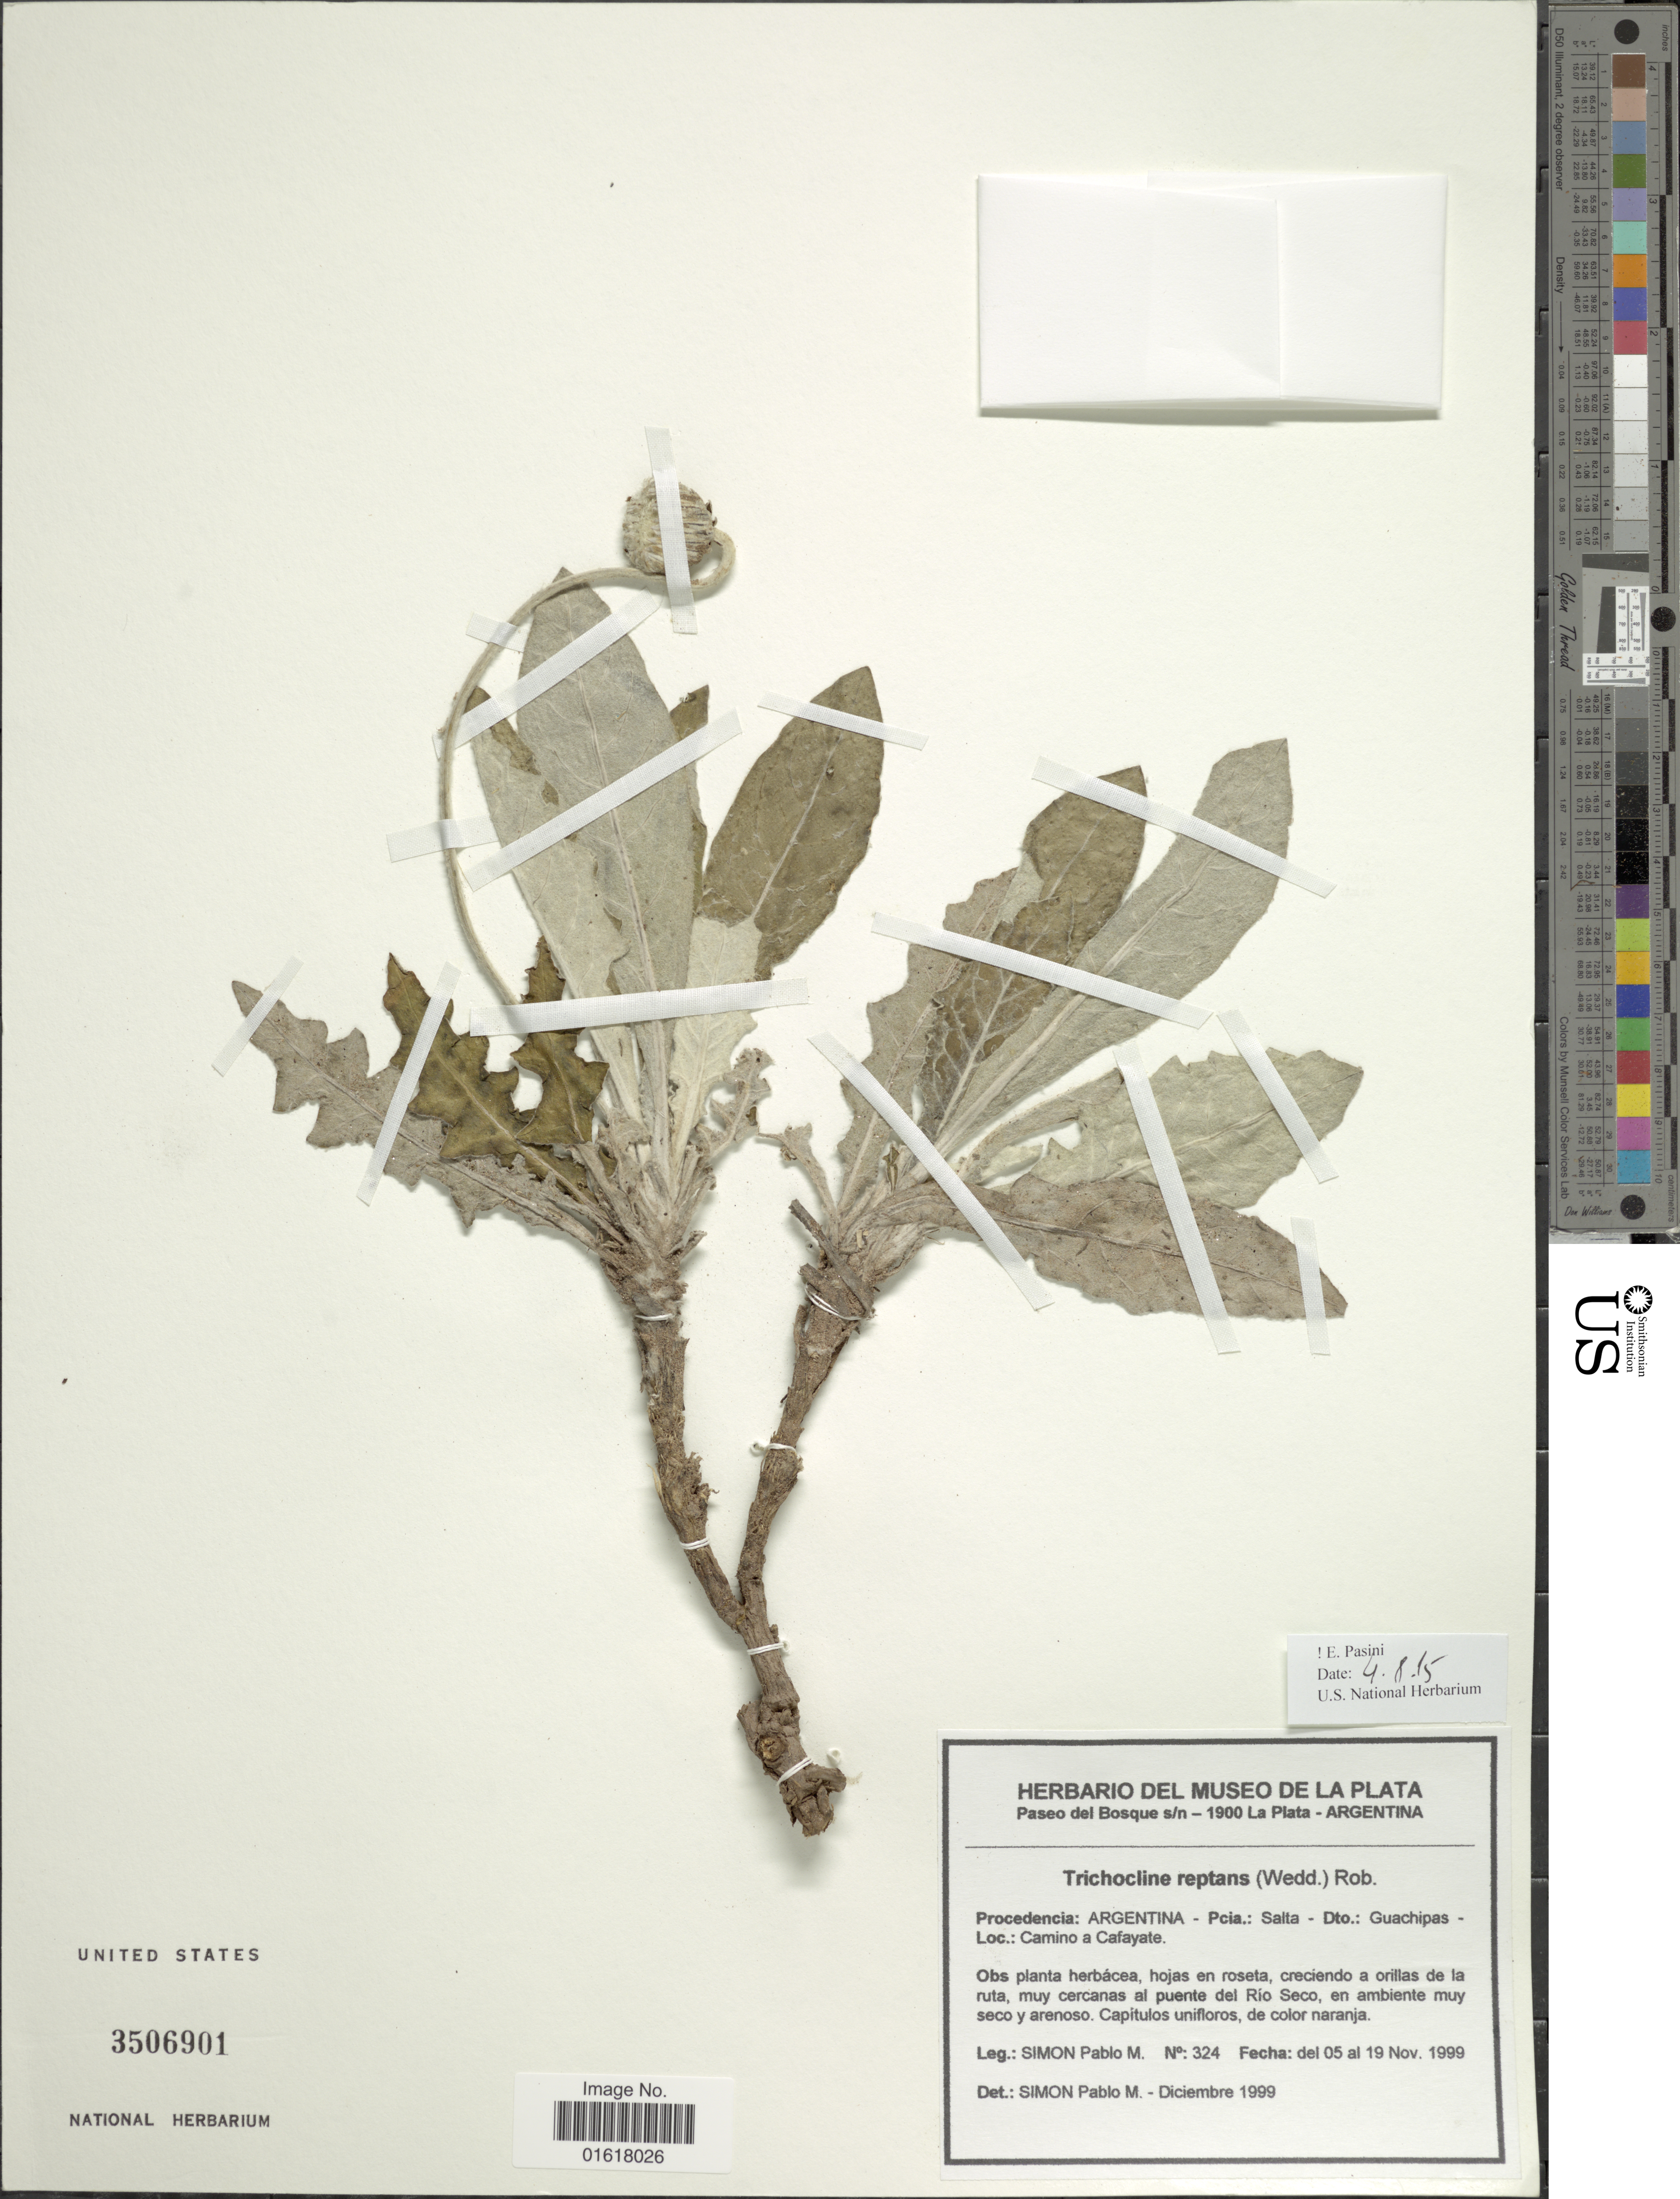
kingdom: Plantae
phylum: Tracheophyta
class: Magnoliopsida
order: Asterales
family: Asteraceae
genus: Trichocline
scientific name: Trichocline reptans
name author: (Wedd.) Hieron.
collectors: P. M. Simón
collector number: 324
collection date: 1999-11-05/1999-11-19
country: Argentina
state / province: Salta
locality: Dto.: Guachipas. Camino a Cafayate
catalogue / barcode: US 3506901